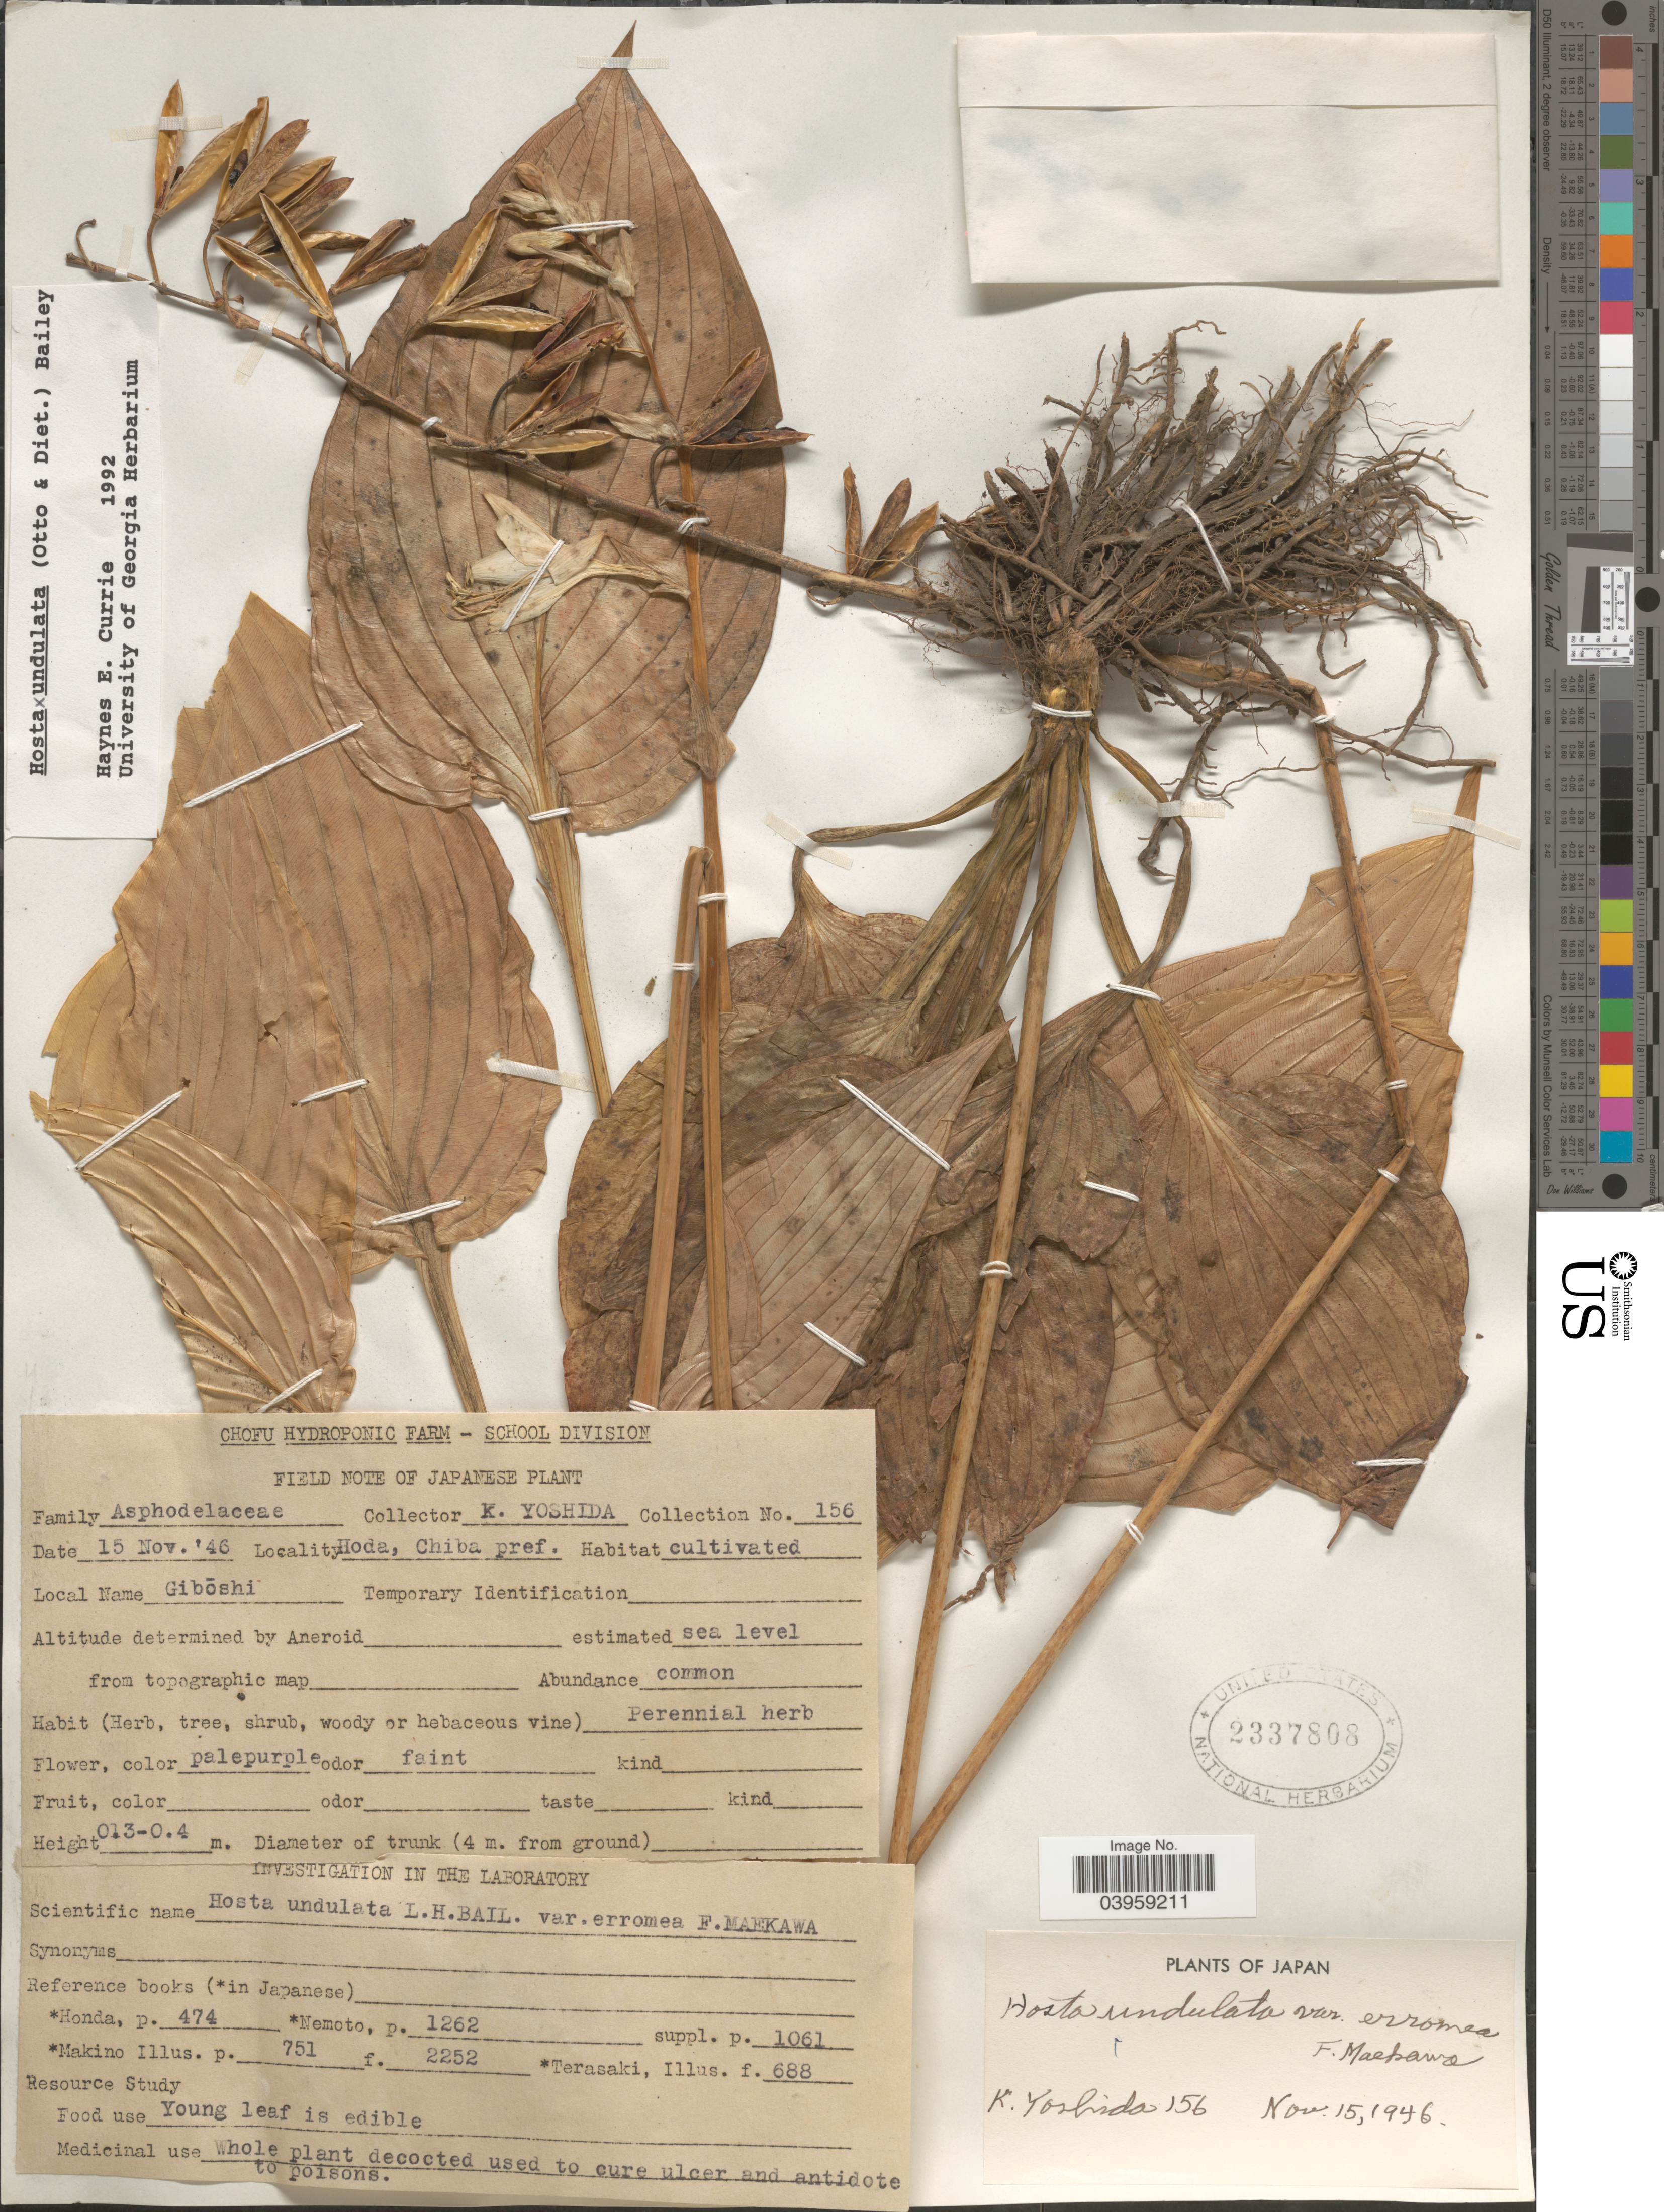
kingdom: Plantae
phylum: Tracheophyta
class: Liliopsida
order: Asparagales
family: Asparagaceae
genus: Hosta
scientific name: Hosta undulata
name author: (Otto & A. Dietr.) L.H. Bailey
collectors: K. Yoshida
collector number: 156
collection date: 1946-11-15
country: Japan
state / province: Tiba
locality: Hoda, Chiba pref.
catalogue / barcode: US 2337808